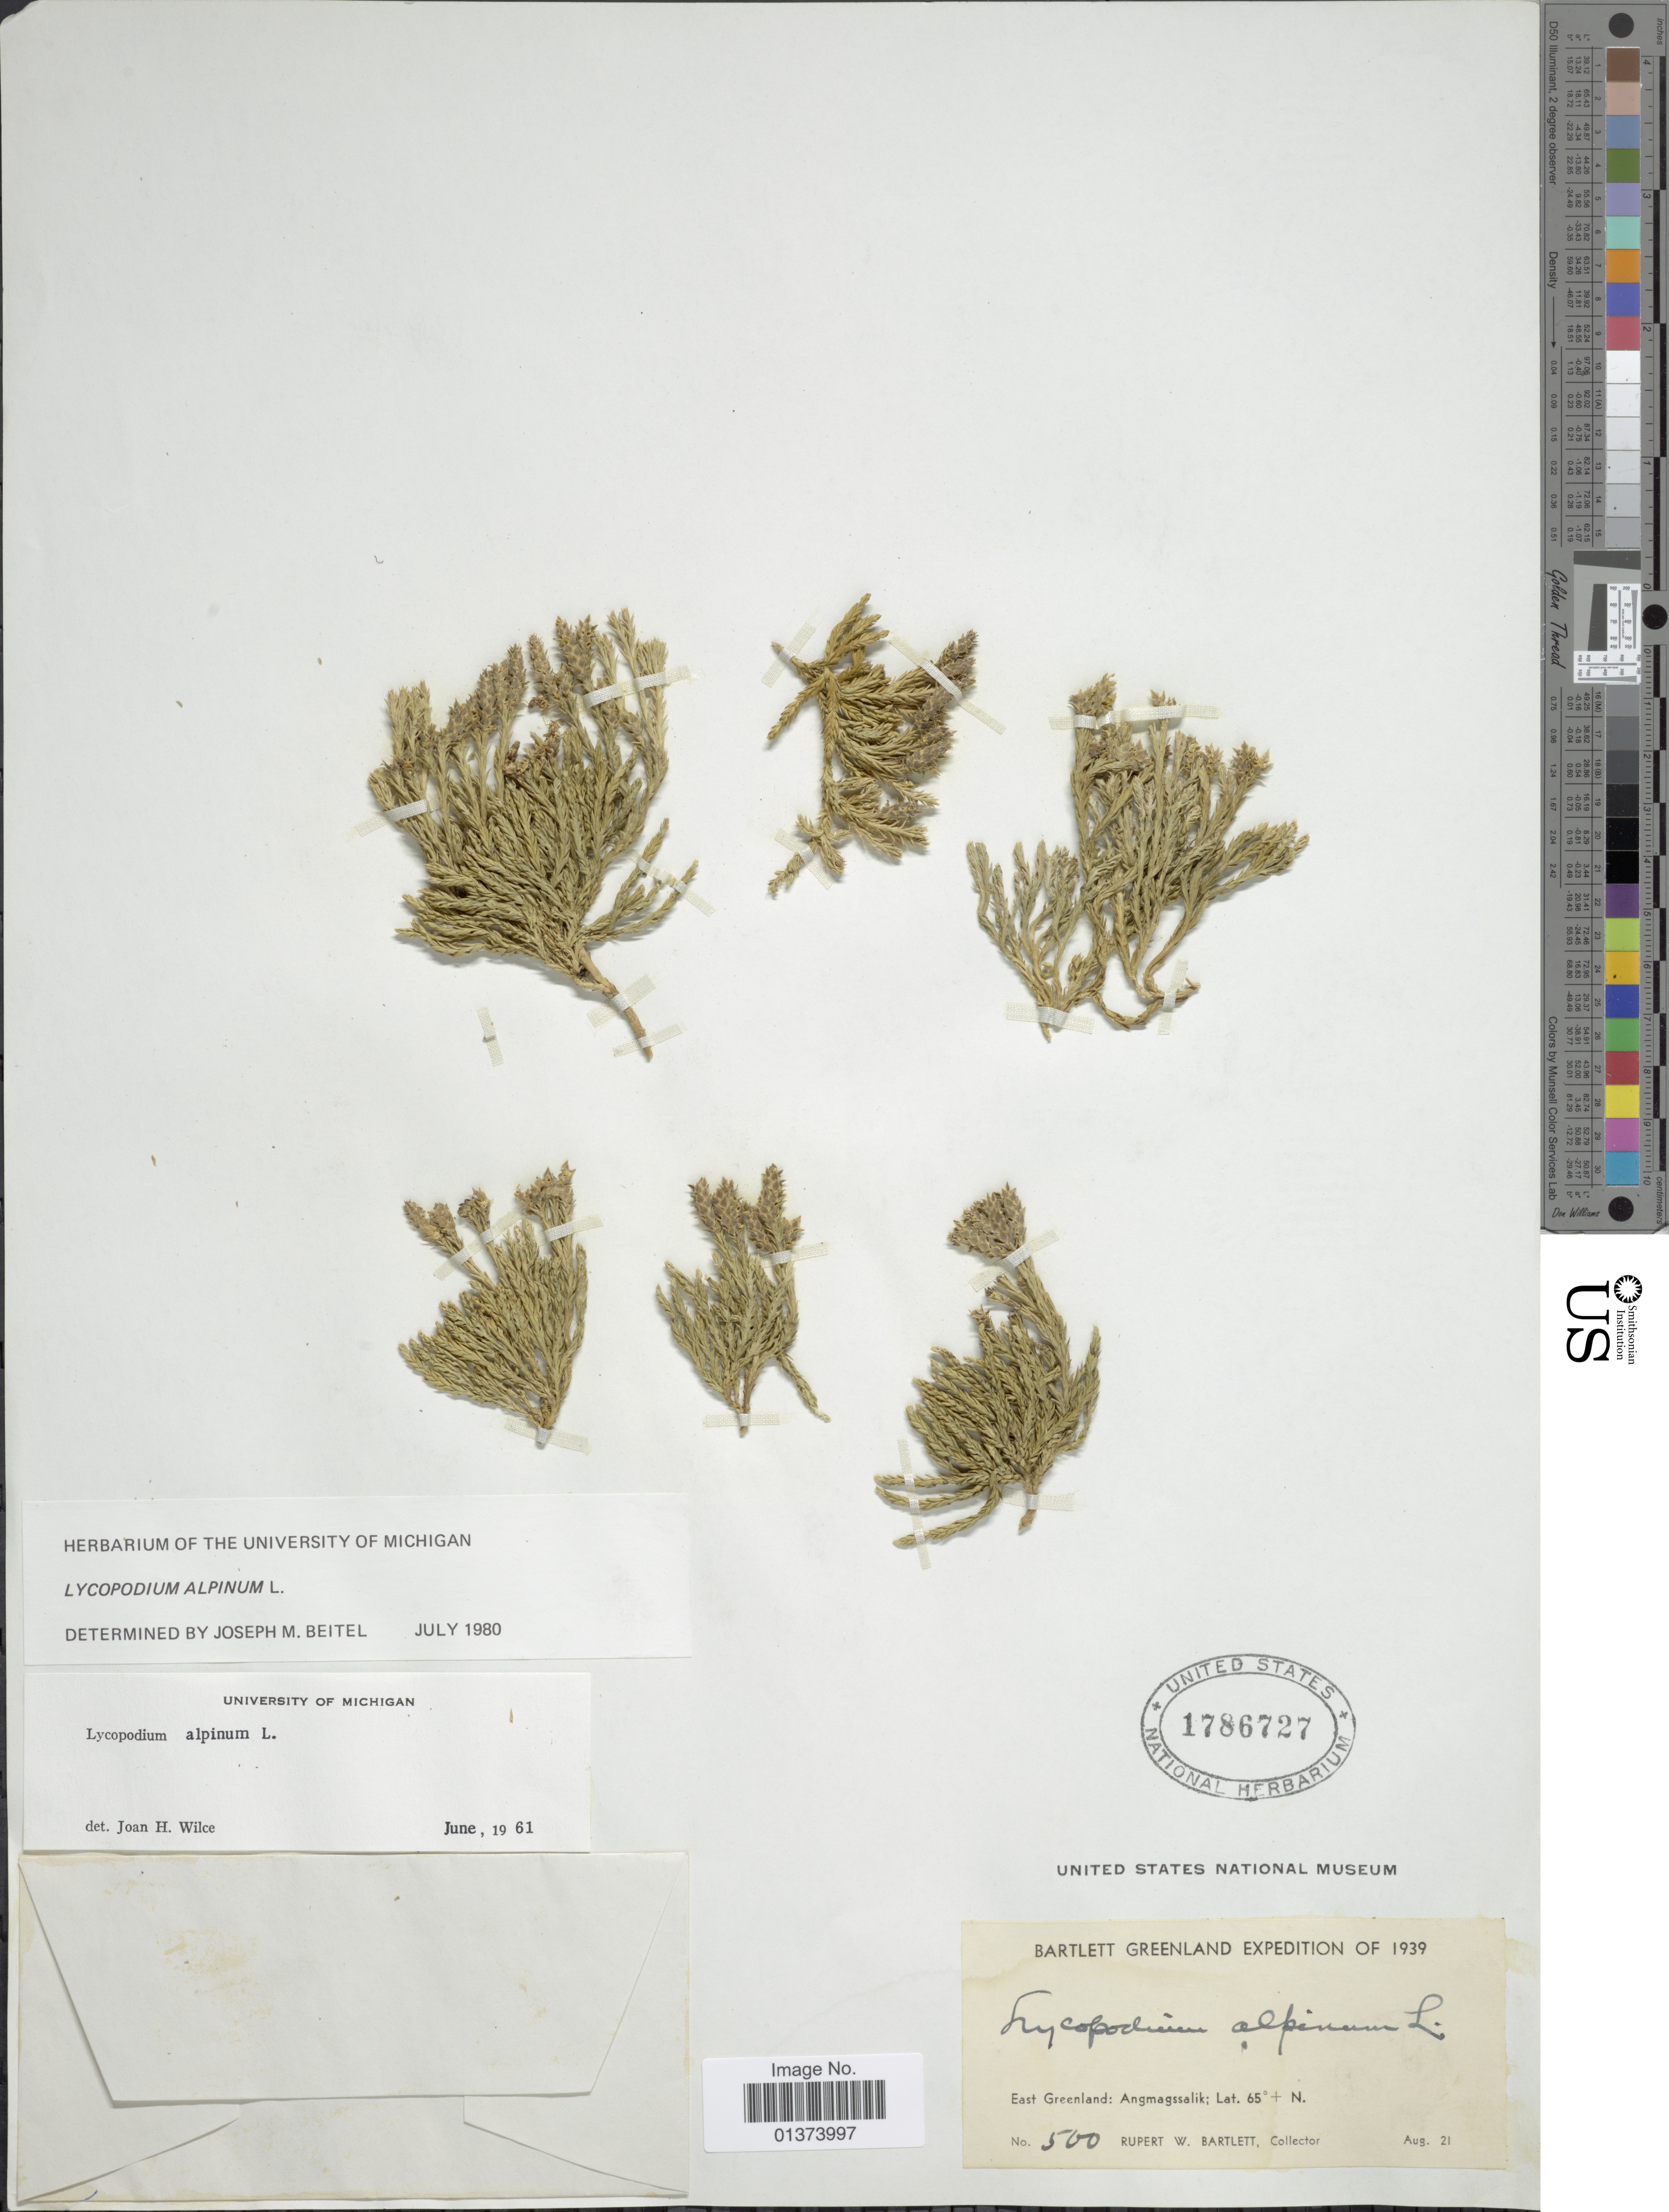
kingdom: Plantae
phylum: Tracheophyta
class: Lycopodiopsida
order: Lycopodiales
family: Lycopodiaceae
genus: Diphasiastrum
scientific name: Diphasiastrum alpinum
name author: (L.) Holub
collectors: R. W. Bartlett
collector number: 500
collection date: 1939-08-21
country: Greenland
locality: East Greenland: Angmagssalik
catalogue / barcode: US 1786727